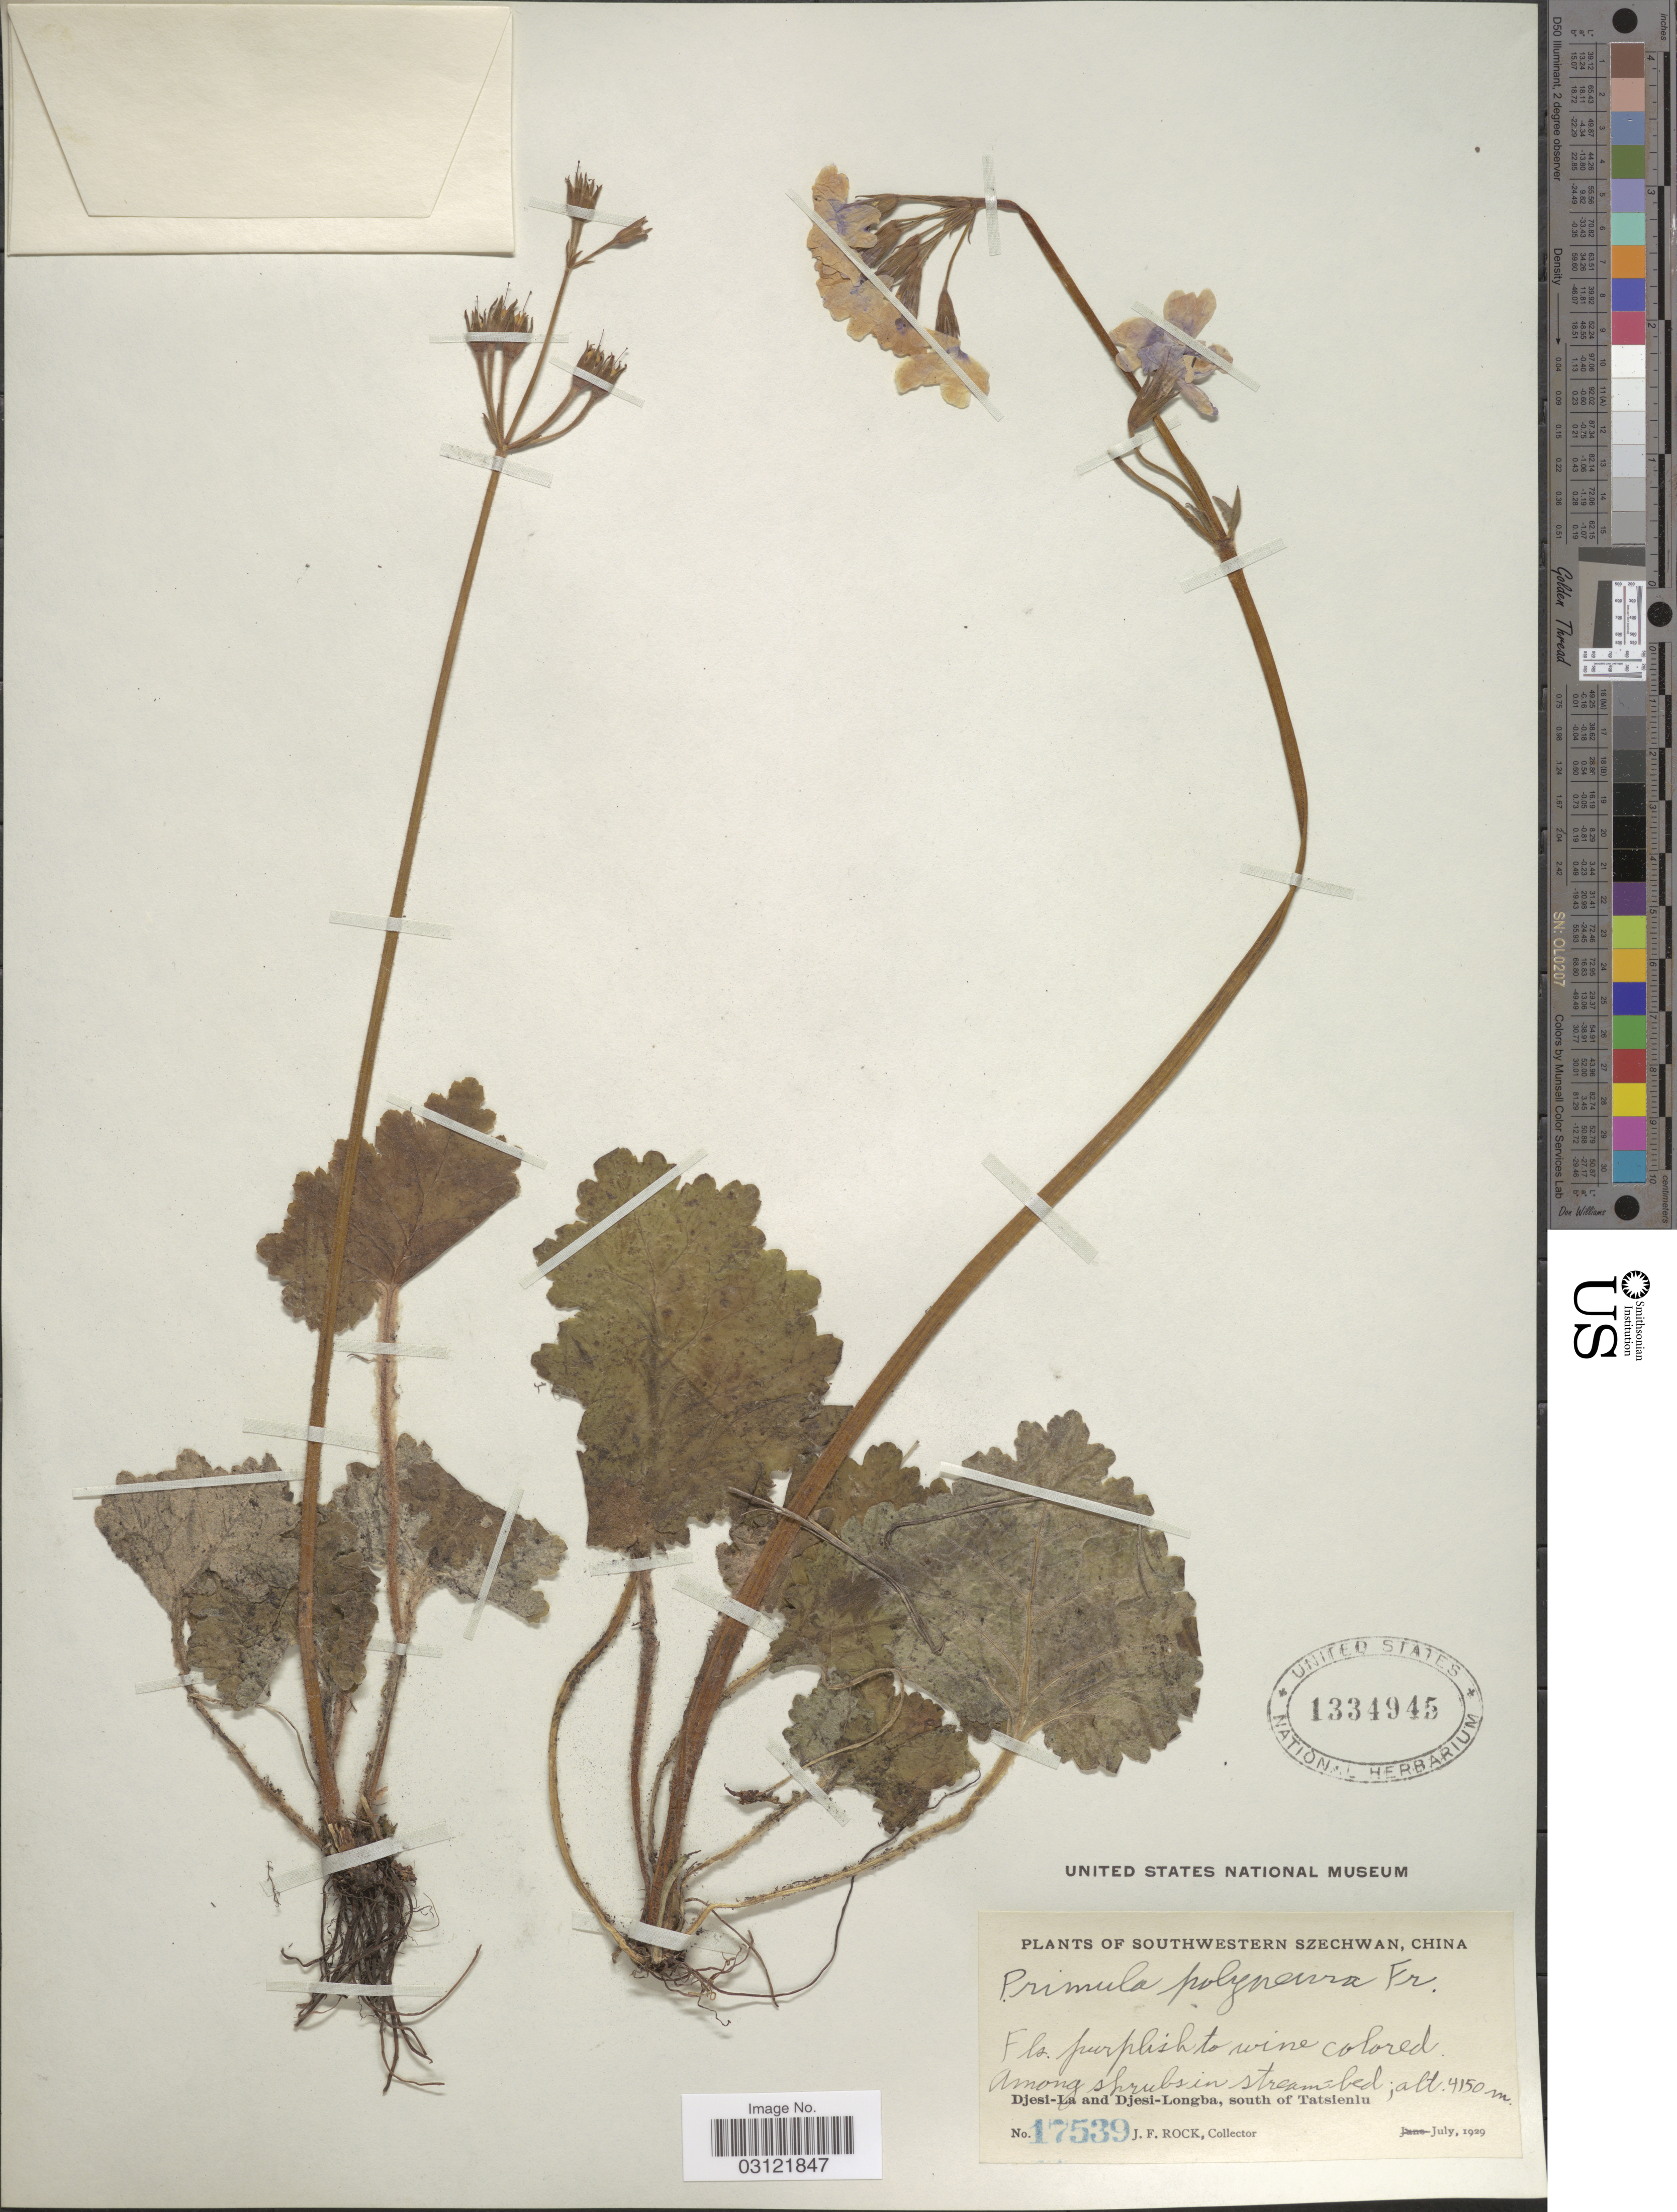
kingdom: Plantae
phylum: Tracheophyta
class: Magnoliopsida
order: Ericales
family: Primulaceae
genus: Primula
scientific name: Primula polyneura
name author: Franch.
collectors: J. Rock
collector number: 17539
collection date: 1929-07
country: China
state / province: Sichuan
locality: Southwestern Szechwan. Djesi-La and Djesi-Longba, south of Tatsienlu.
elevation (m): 4150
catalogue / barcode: US 1334945